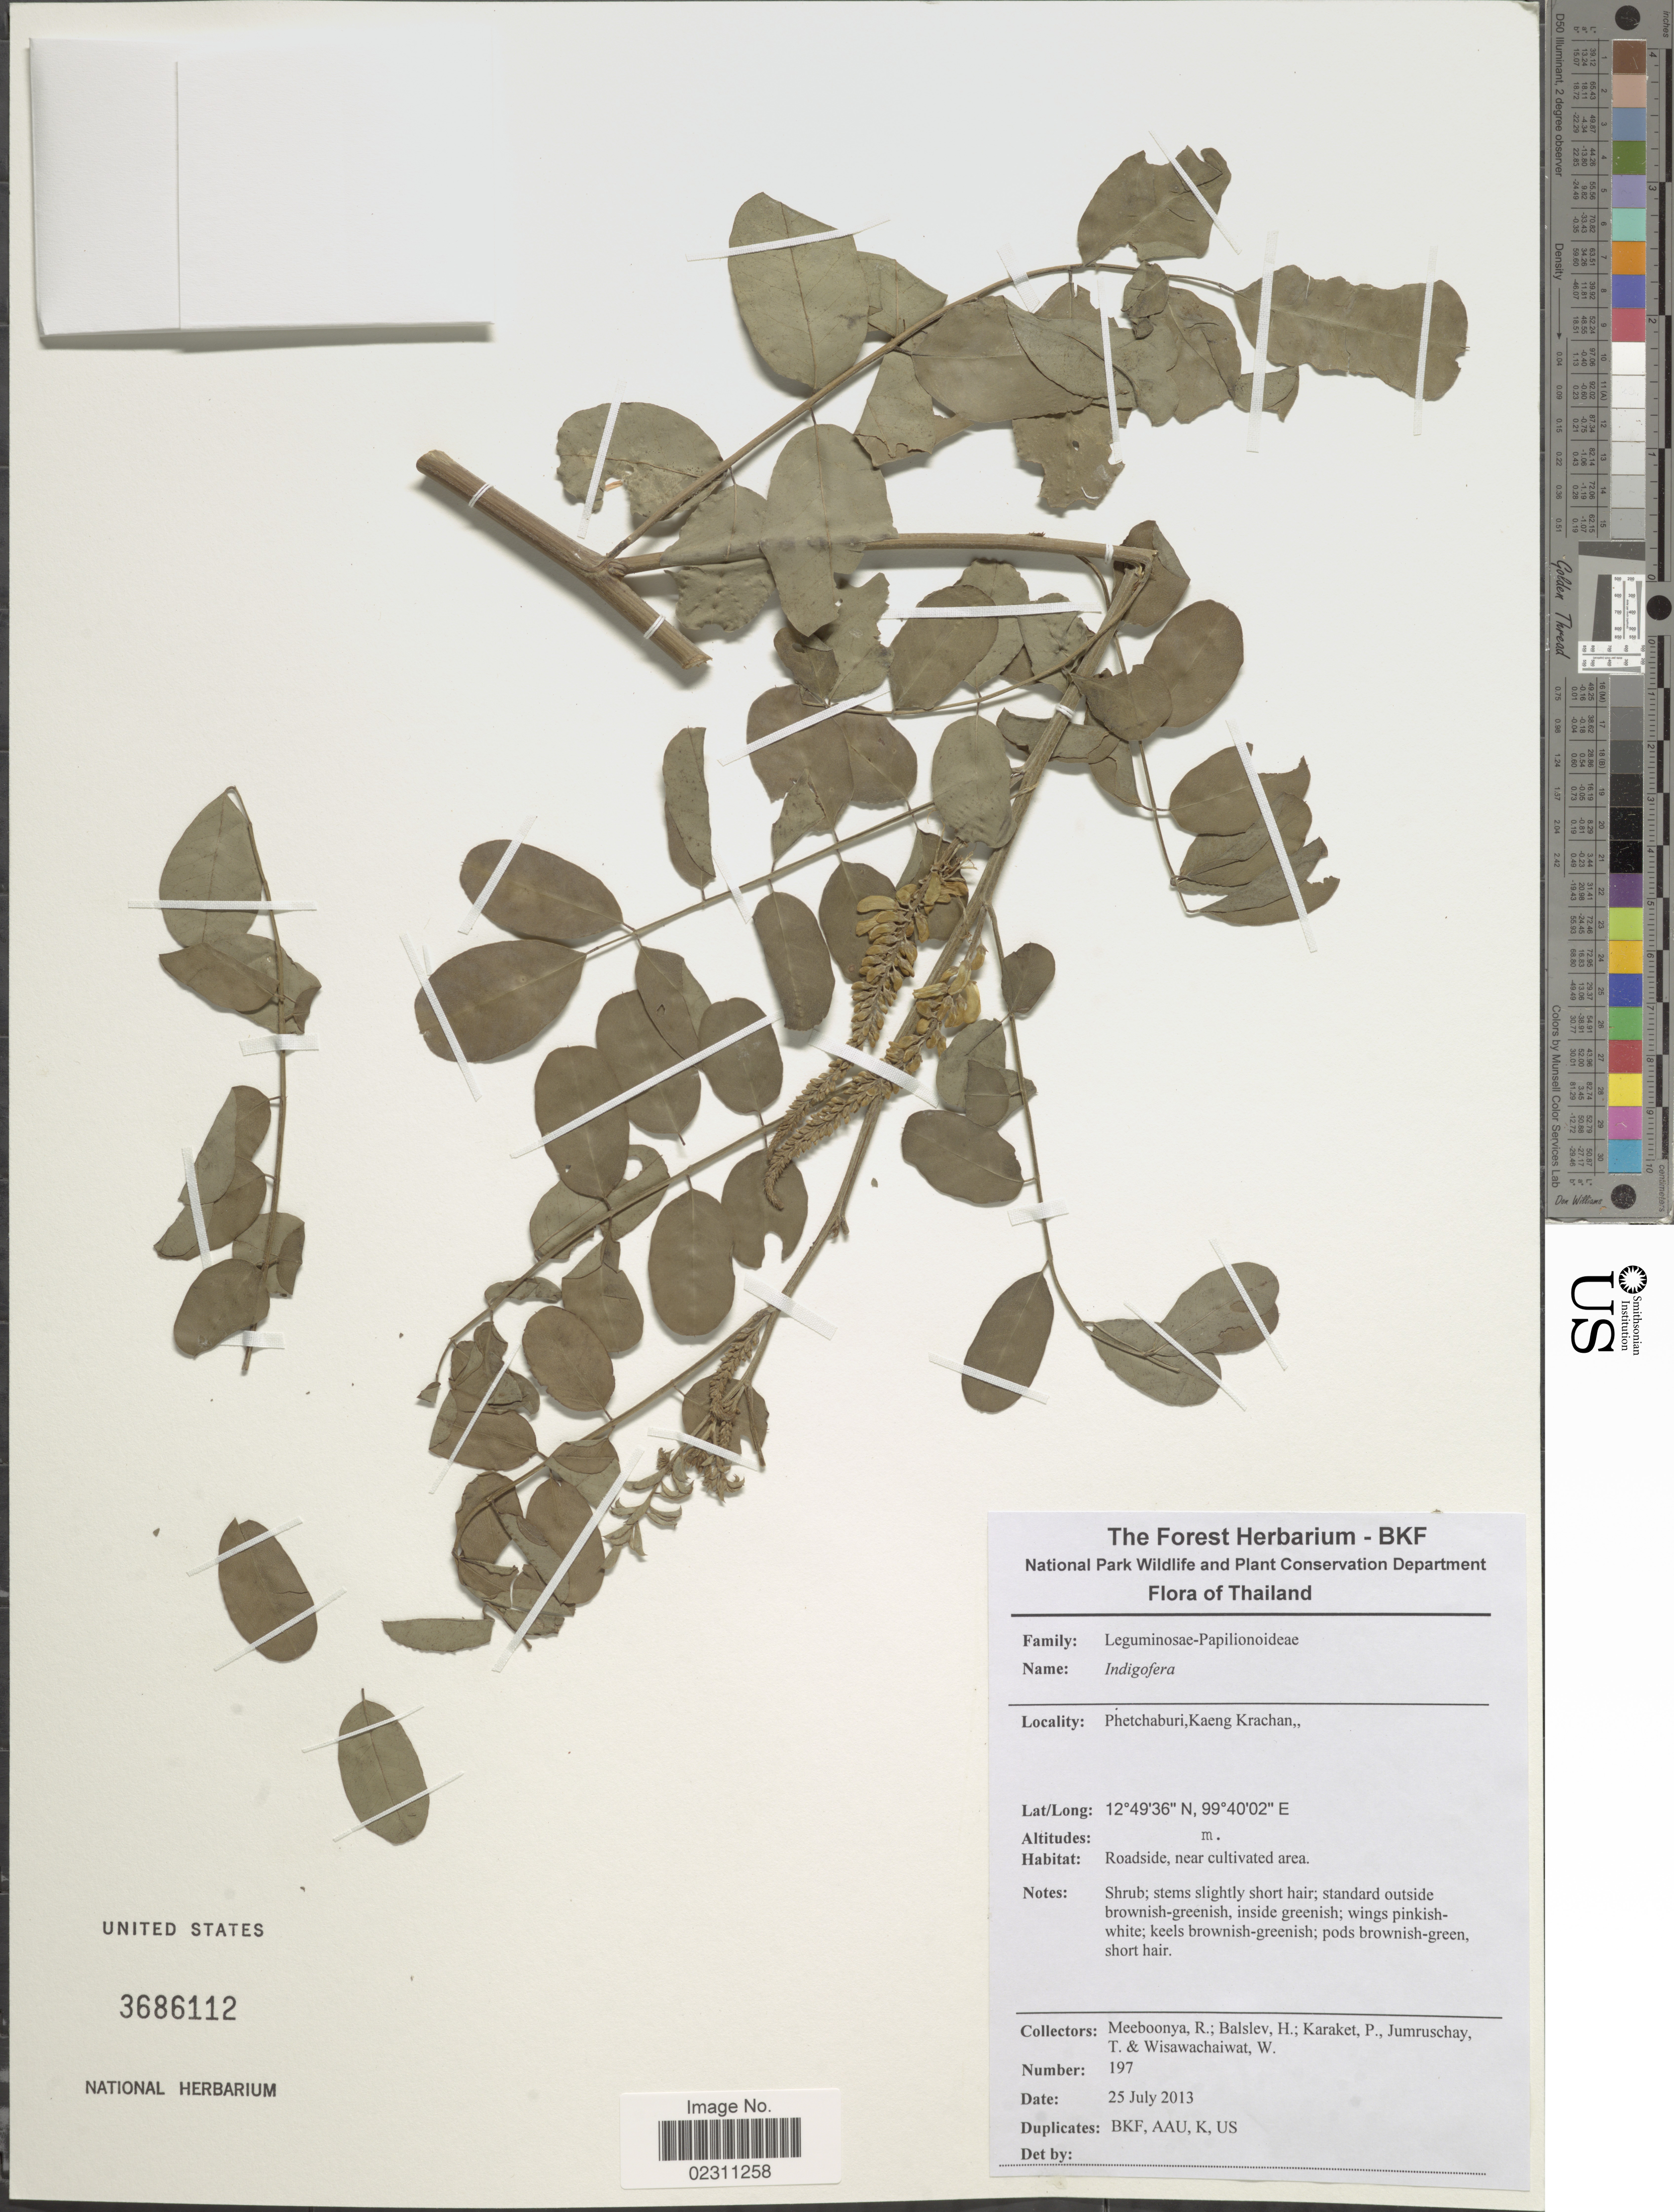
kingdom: Plantae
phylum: Tracheophyta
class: Magnoliopsida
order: Fabales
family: Fabaceae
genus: Indigofera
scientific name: Indigofera sp.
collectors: R. Meeboonya, H. Balslev, P. Karaket, T. Jumruschay & W. Wisawachaiwat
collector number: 197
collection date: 2013-07-25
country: Thailand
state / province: Phetchaburi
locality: Phetchaburi, Kaeng Krachan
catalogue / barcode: US 3686112